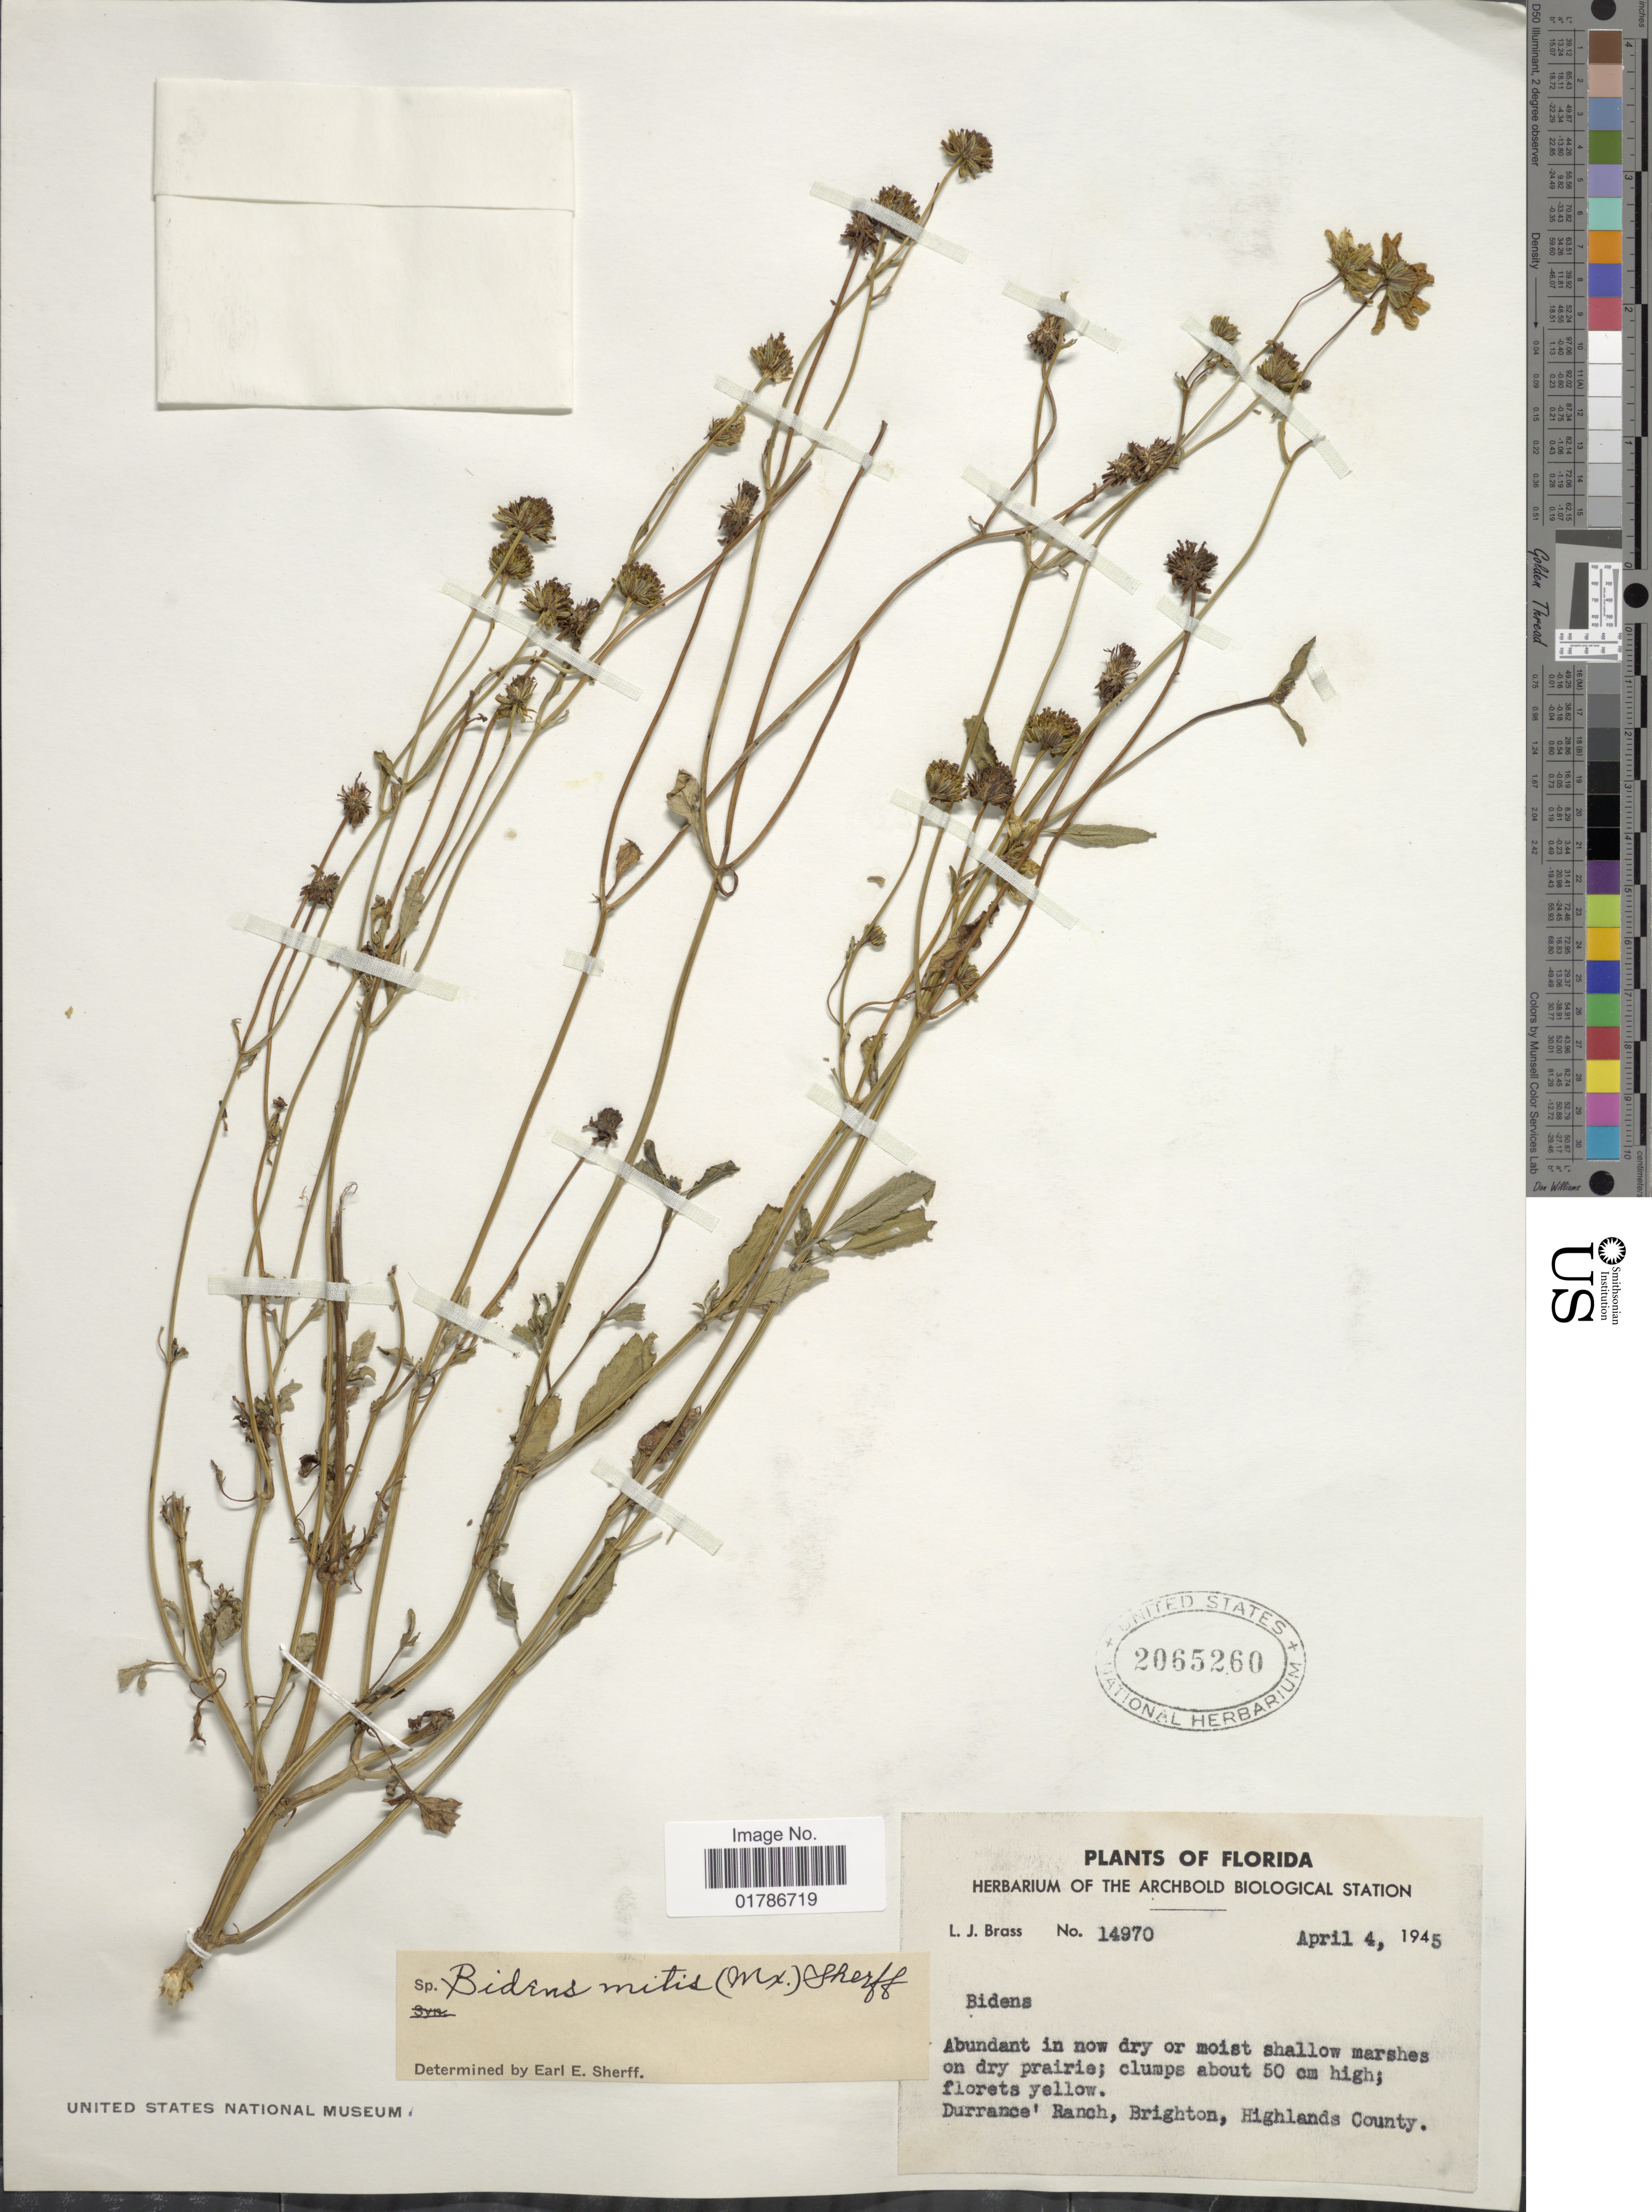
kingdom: Plantae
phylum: Tracheophyta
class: Magnoliopsida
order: Asterales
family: Asteraceae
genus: Bidens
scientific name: Bidens mitis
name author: (Michx.) Sherff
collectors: L. J. Brass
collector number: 14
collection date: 1945-04-04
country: United States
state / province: Florida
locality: Durrance'Ranch, Brighton, Highlands County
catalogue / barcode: US 2065260